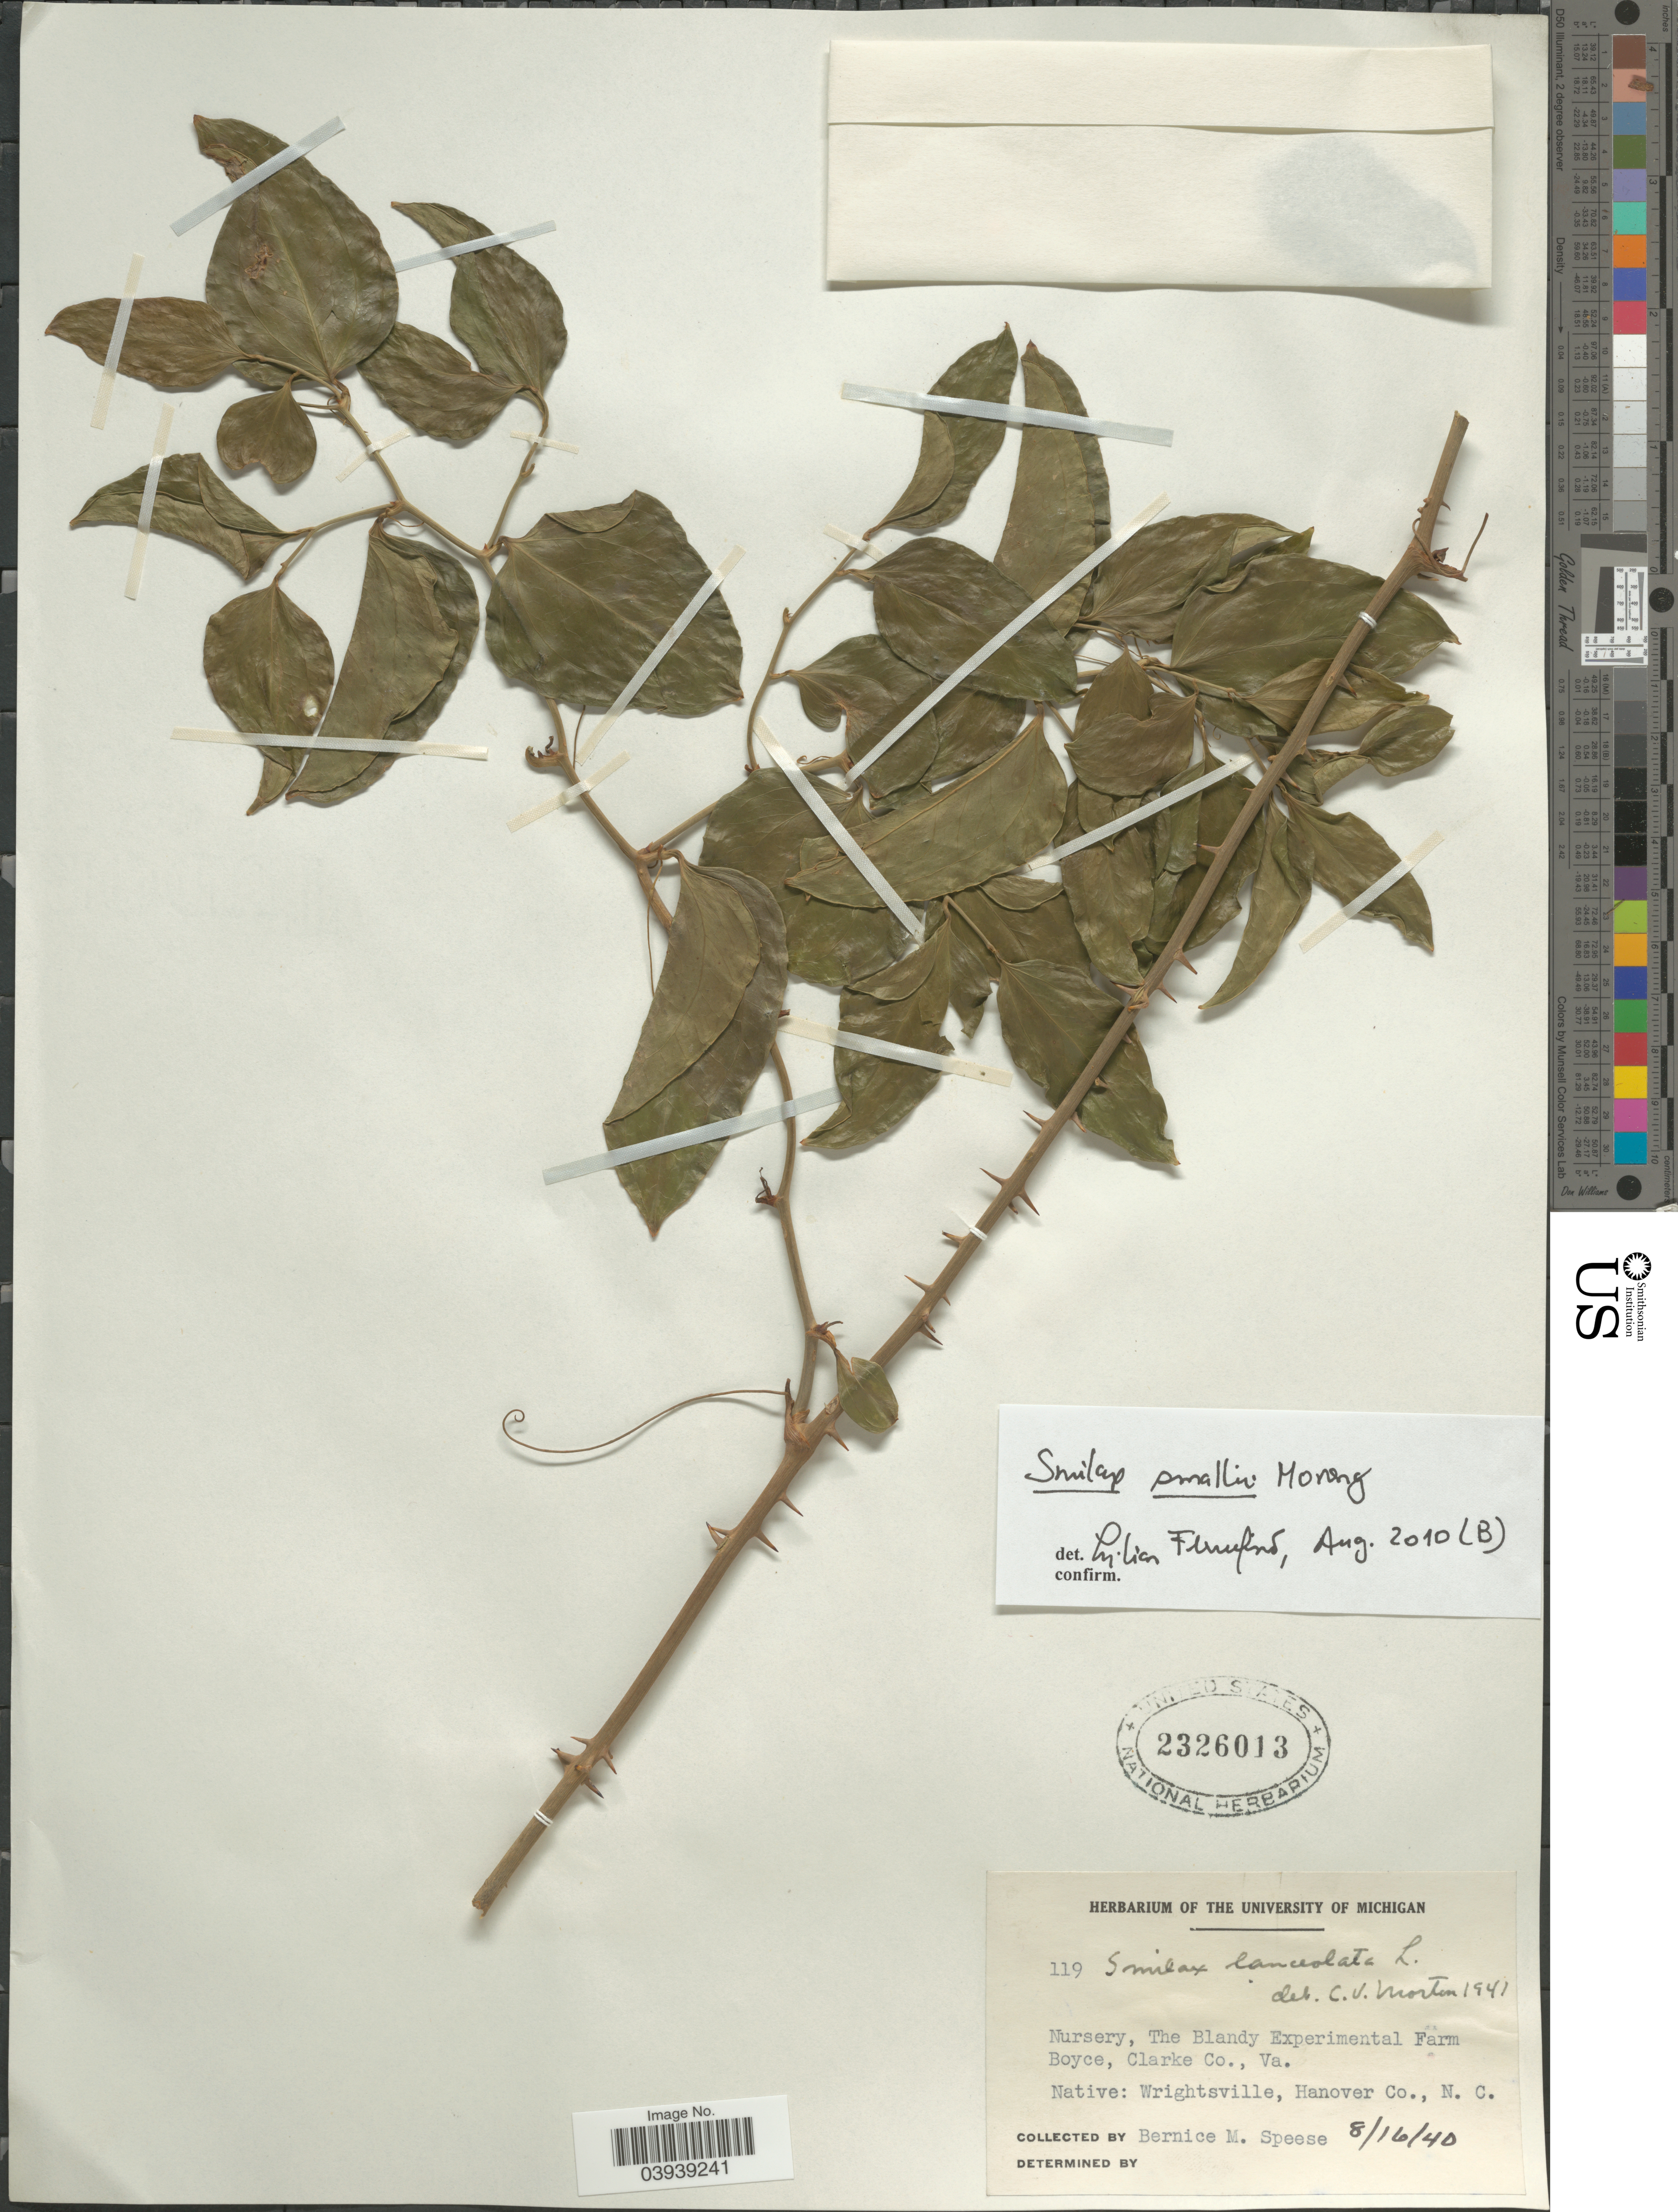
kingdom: Plantae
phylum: Tracheophyta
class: Liliopsida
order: Liliales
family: Smilacaceae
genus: Smilax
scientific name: Smilax smallii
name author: Morong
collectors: B. Speese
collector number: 119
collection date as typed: Transcribed d/m/y: 16/8/40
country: United States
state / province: Virginia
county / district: Clarke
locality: Nursery, The Blandy Experimental Farm Boyce, Clarke Co., Va.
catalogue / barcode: US 2326013